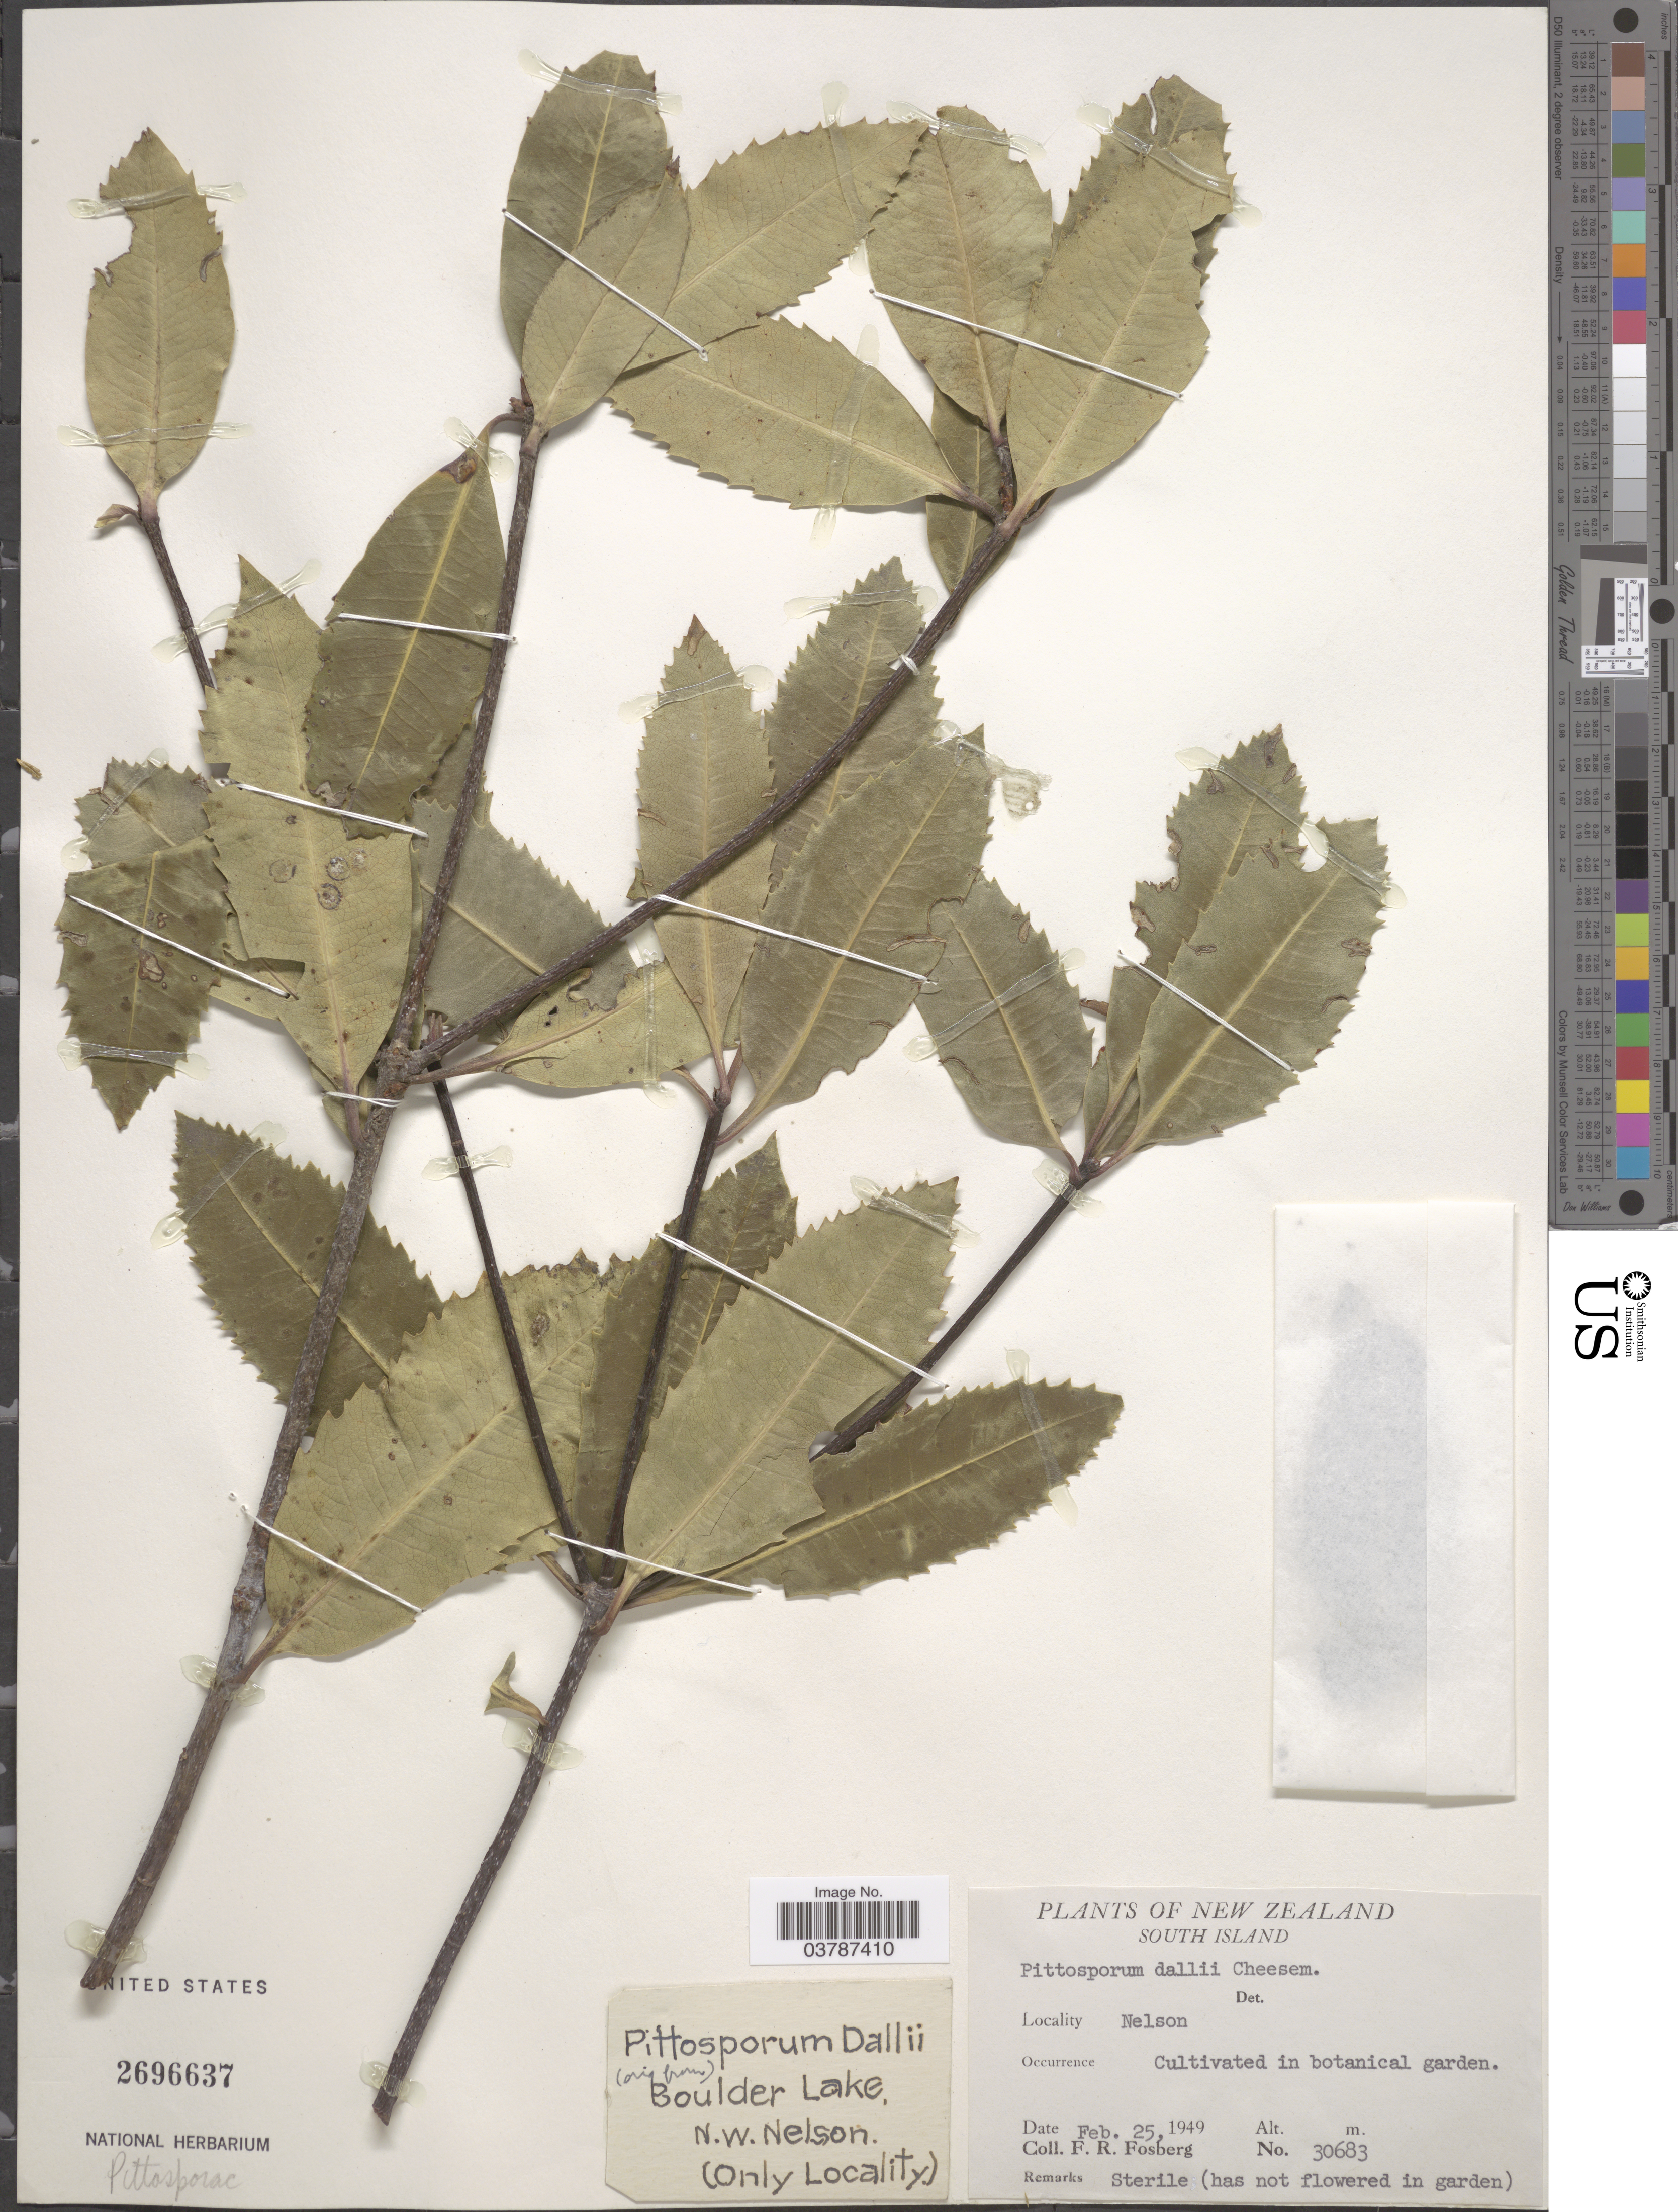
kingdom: Plantae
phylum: Tracheophyta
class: Magnoliopsida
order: Apiales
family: Pittosporaceae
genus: Pittosporum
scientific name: Pittosporum dallii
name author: Cheeseman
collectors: F. R. Fosberg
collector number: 30683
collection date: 1949-02-25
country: New Zealand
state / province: Nelson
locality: South Island. Boulder Lake, N.W. Nelson.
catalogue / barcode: US 2696637